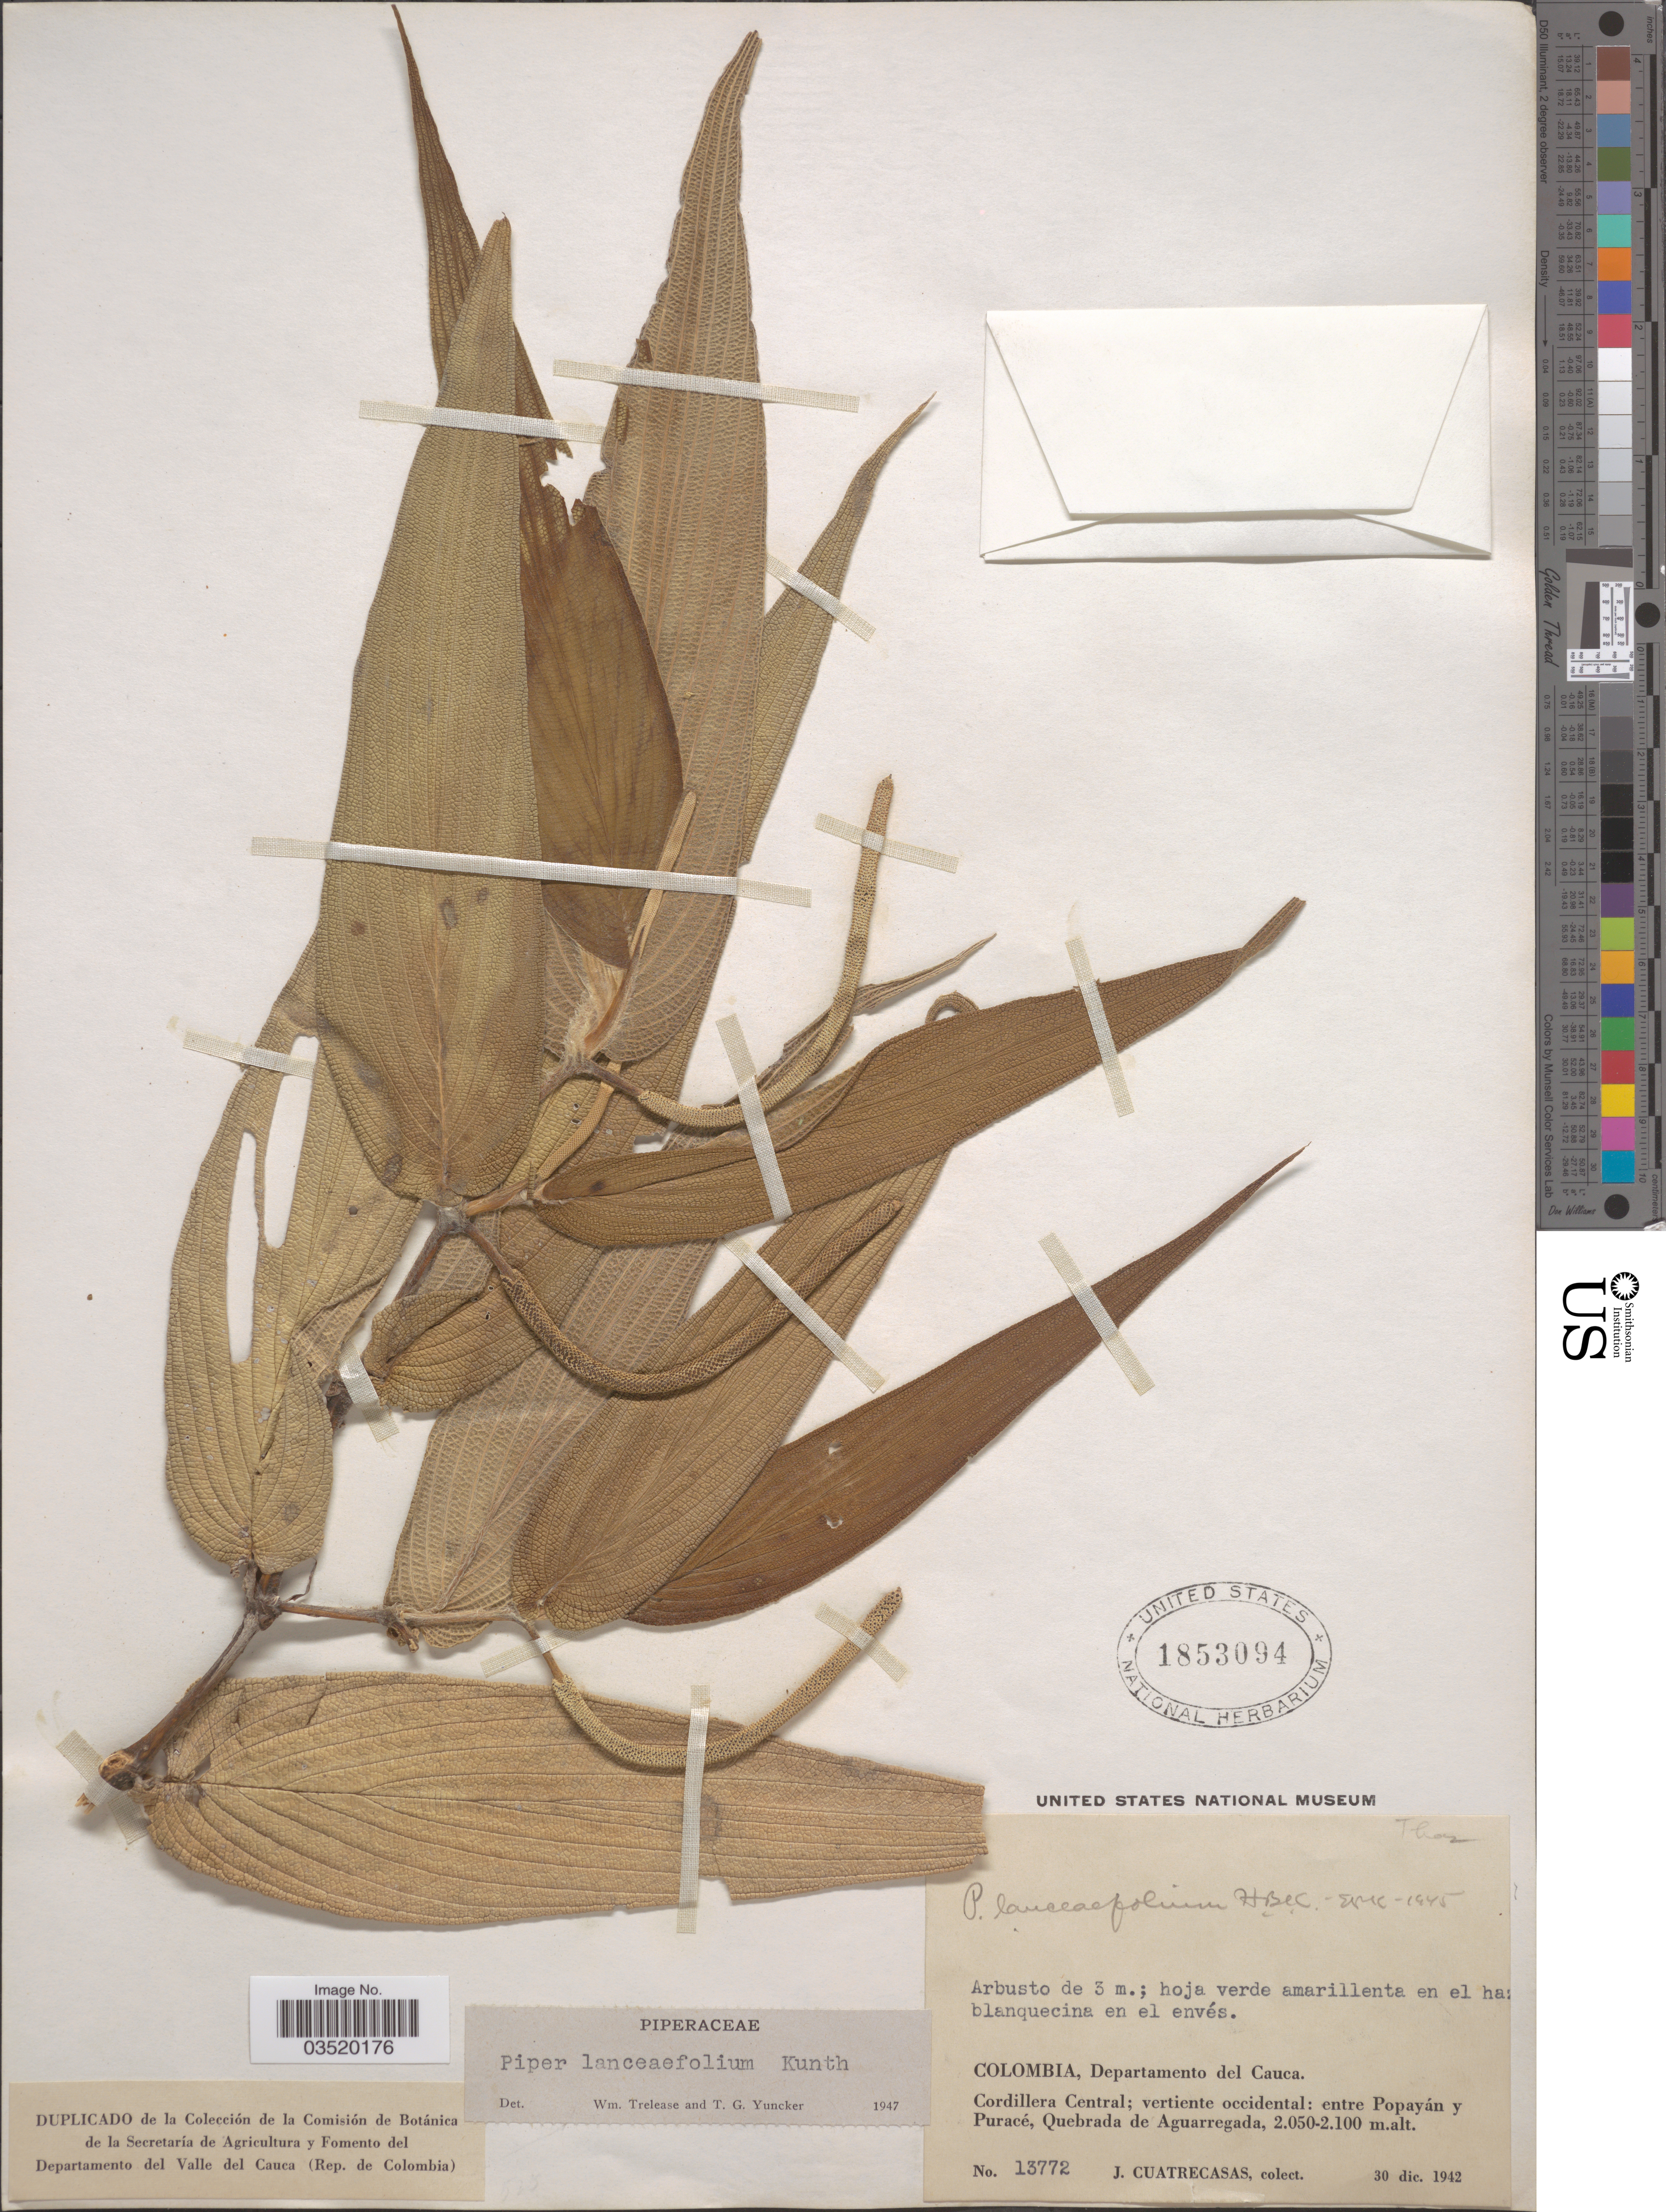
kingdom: Plantae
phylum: Tracheophyta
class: Magnoliopsida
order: Piperales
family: Piperaceae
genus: Piper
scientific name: Piper lanceifolium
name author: Kunth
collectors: J. Cuatrecasas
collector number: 13772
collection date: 1942-12-30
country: Colombia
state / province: Cauca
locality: Departamento del Cauca. Cordillera Central; vertiente occidental: entre Popayán y Puracé, Quebrada de Aguarregada.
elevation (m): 2050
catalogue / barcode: US 1853094